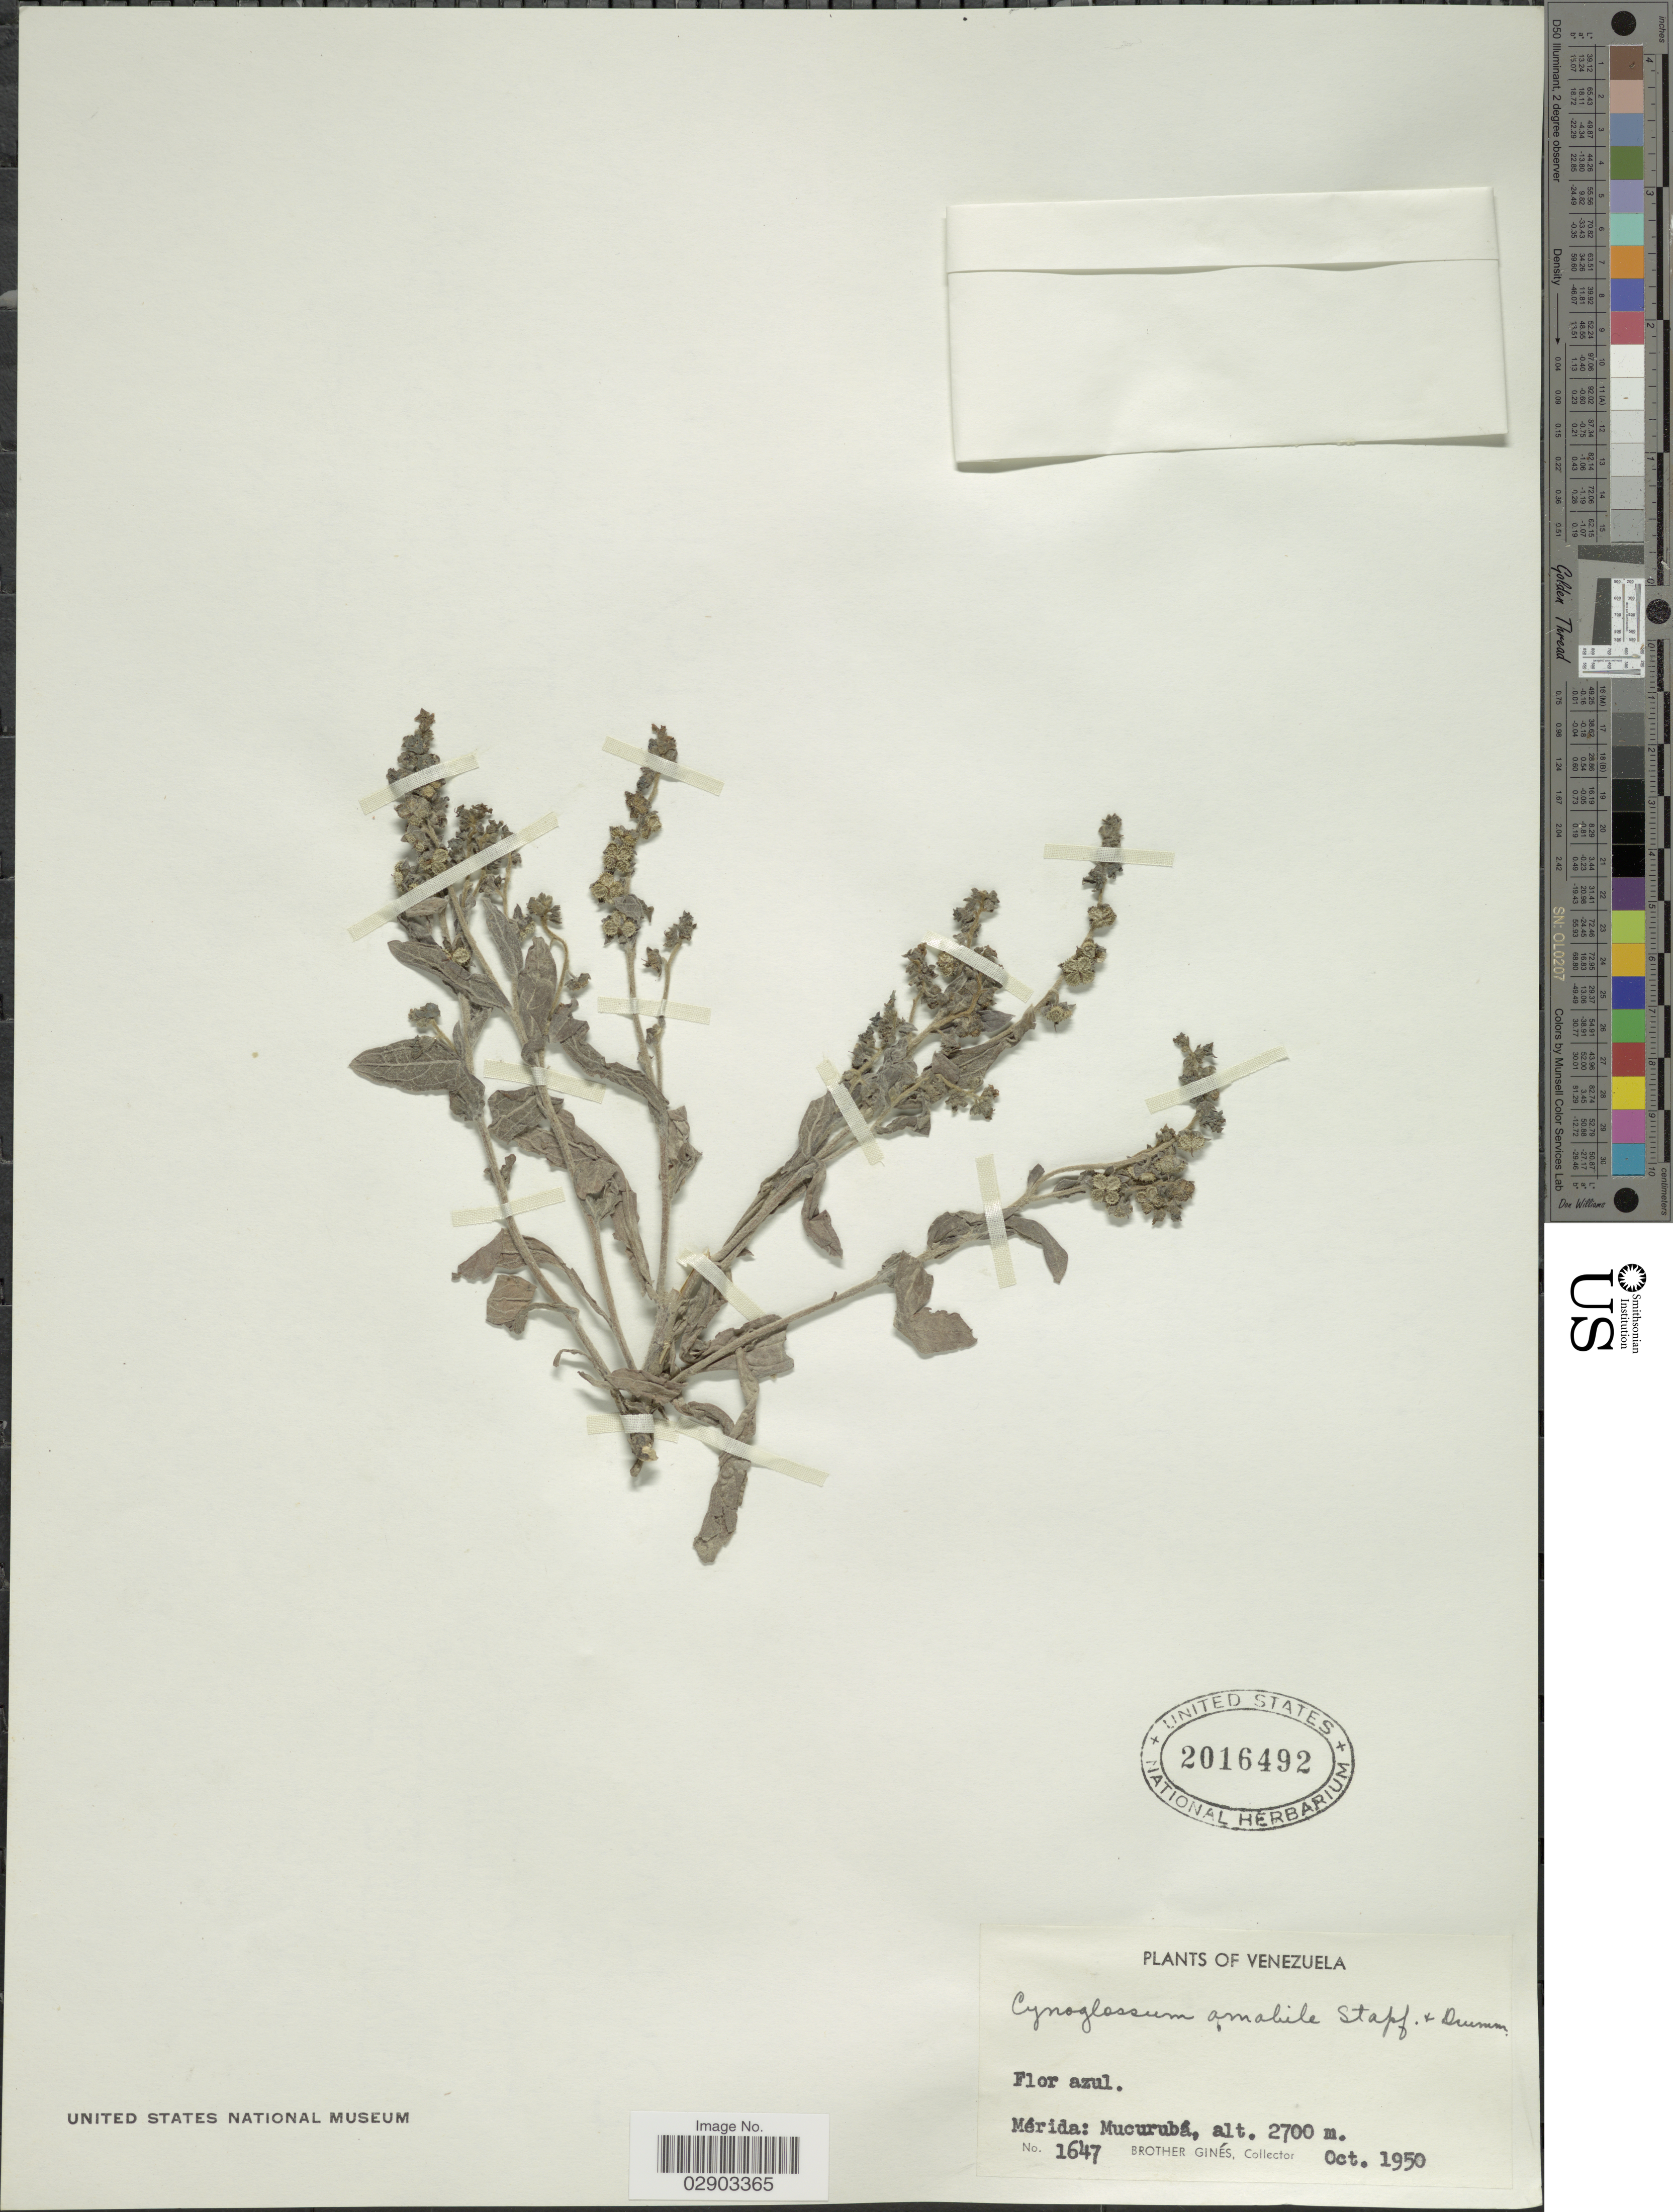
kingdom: Plantae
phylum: Tracheophyta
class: Magnoliopsida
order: Boraginales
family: Boraginaceae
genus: Cynoglossum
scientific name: Cynoglossum amabile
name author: Stapf & J.R. Drumm.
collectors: Bro. Gines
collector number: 1647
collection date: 1950-10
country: Venezuela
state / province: Mérida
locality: Mucurubá.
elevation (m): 2700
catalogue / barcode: US 2016492